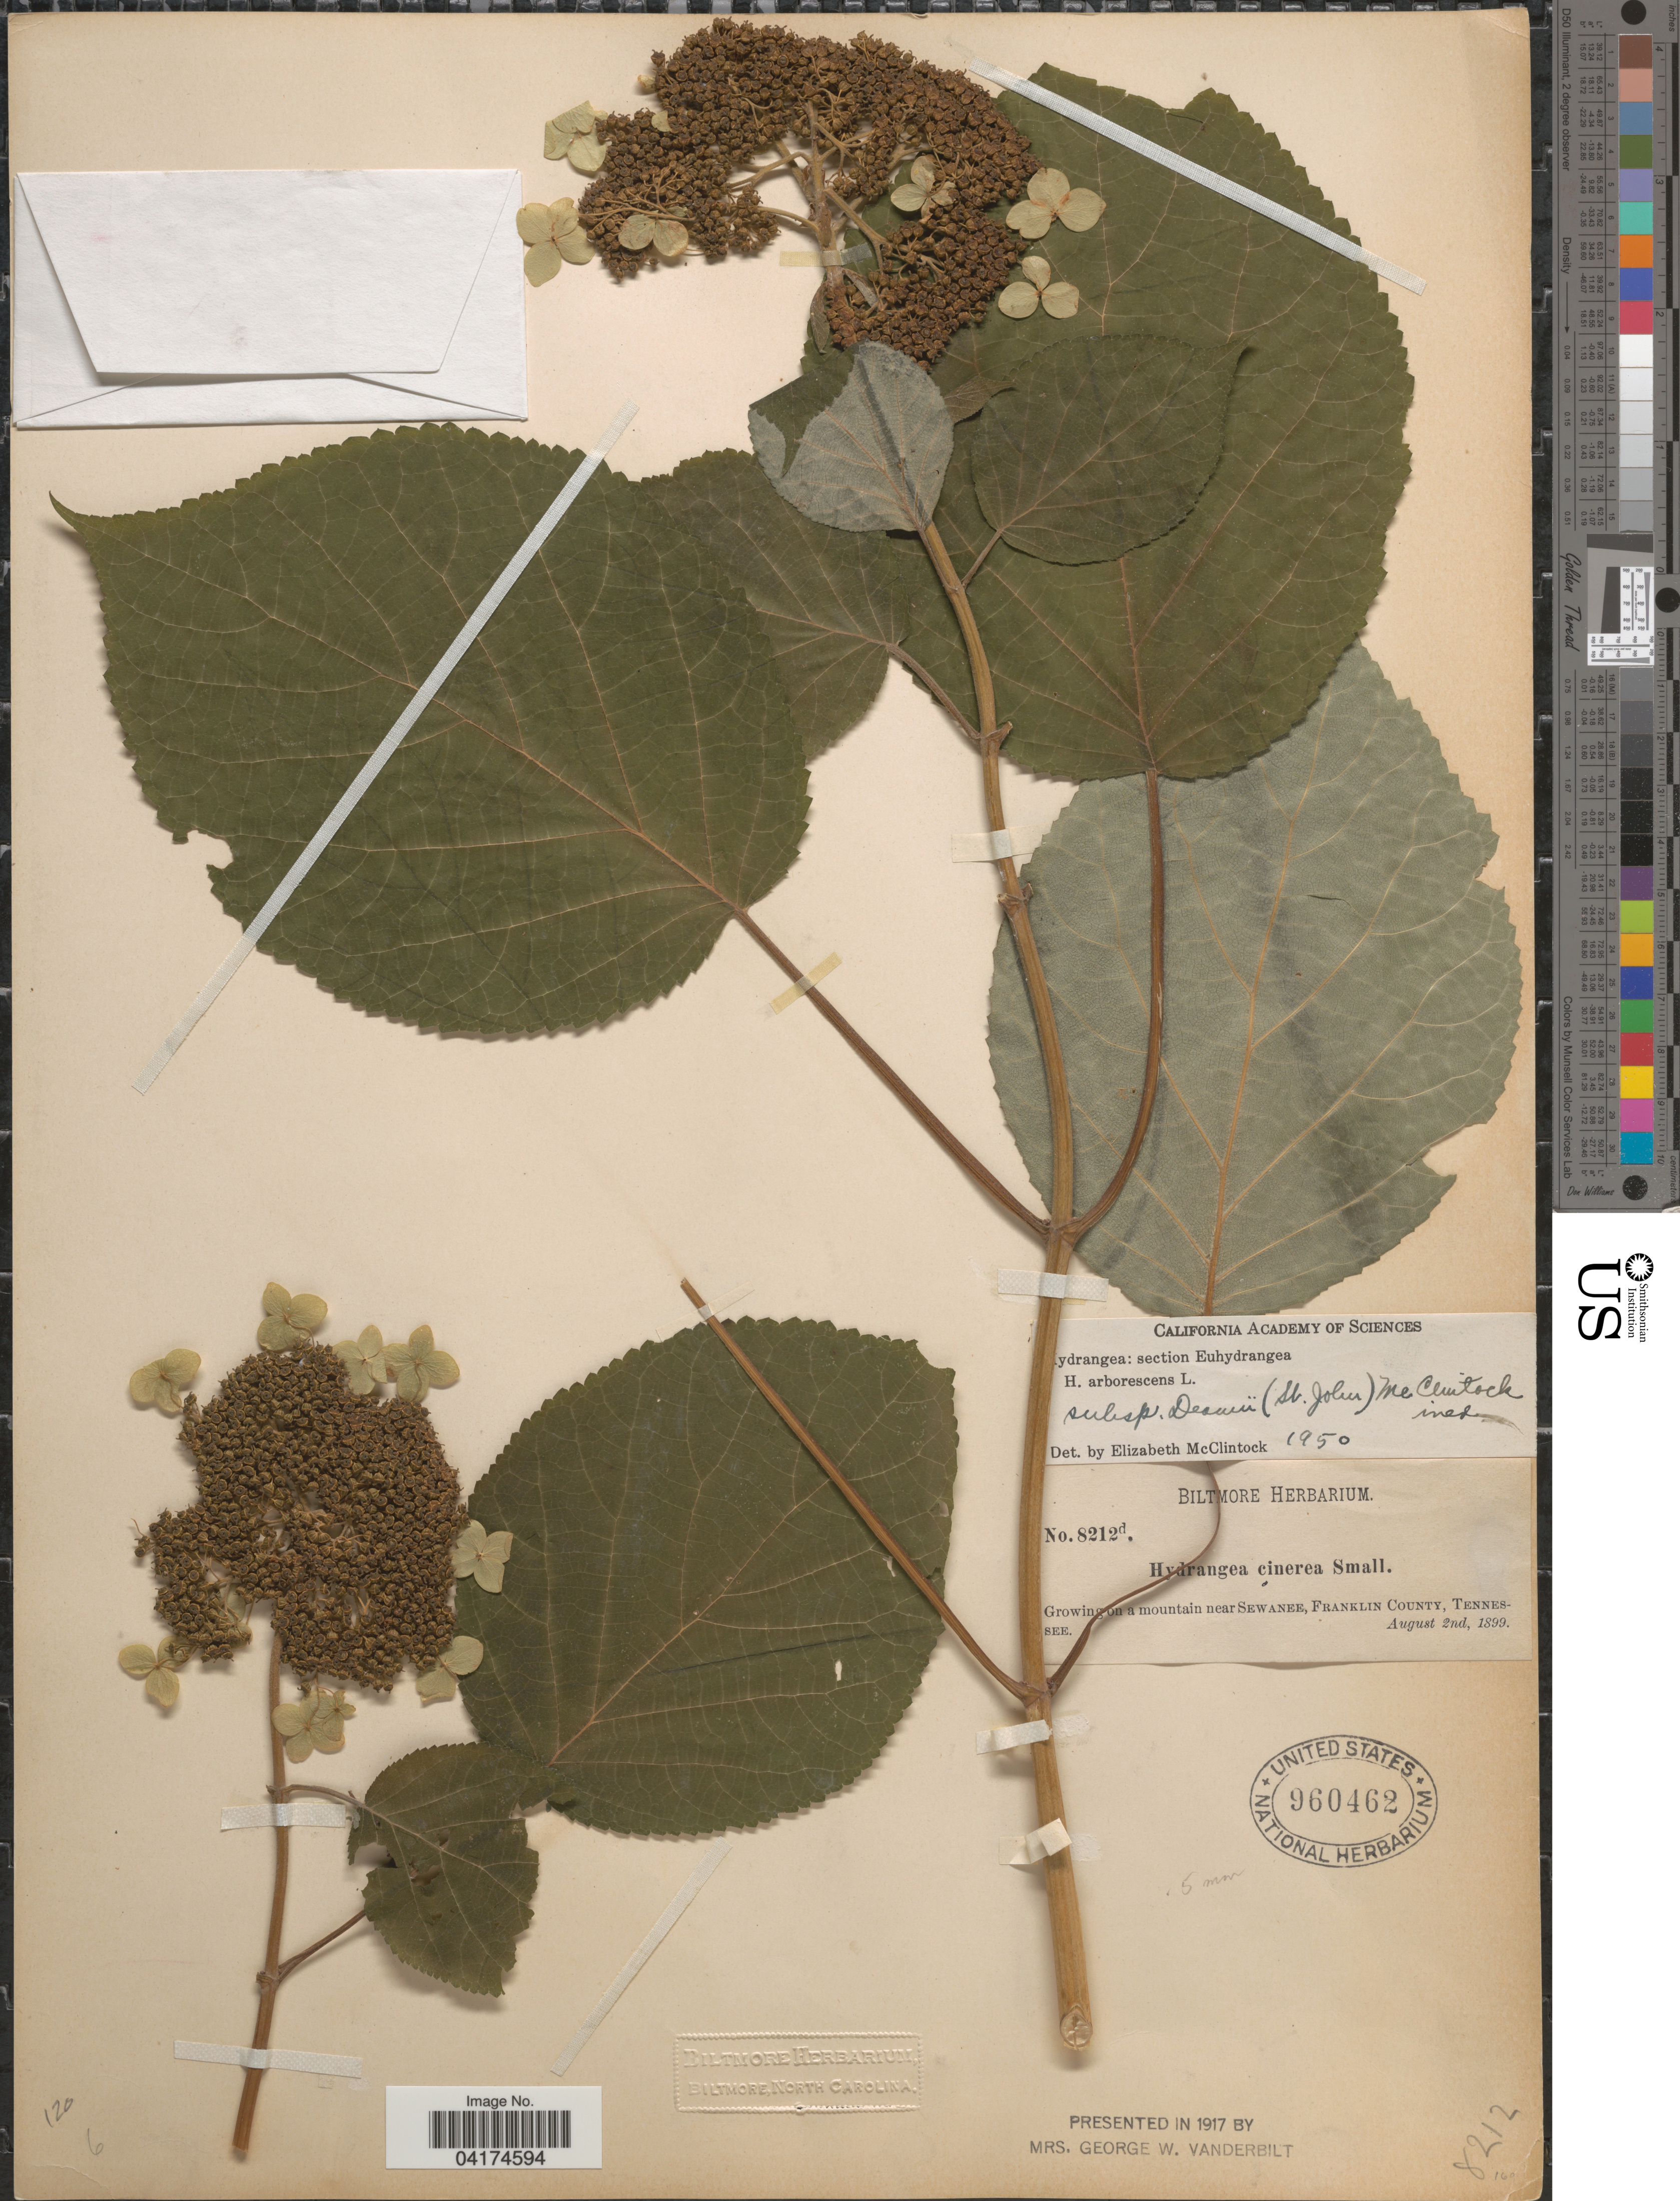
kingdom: Plantae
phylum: Tracheophyta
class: Magnoliopsida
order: Cornales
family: Hydrangeaceae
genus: Hydrangea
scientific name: Hydrangea arborescens var. deamii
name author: H. St. John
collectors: ex herb. Biltmore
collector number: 8212d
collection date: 1899-08-02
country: United States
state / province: Tennessee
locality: Growing on a mountain near Sewanee, Franklin County.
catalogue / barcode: US 960462